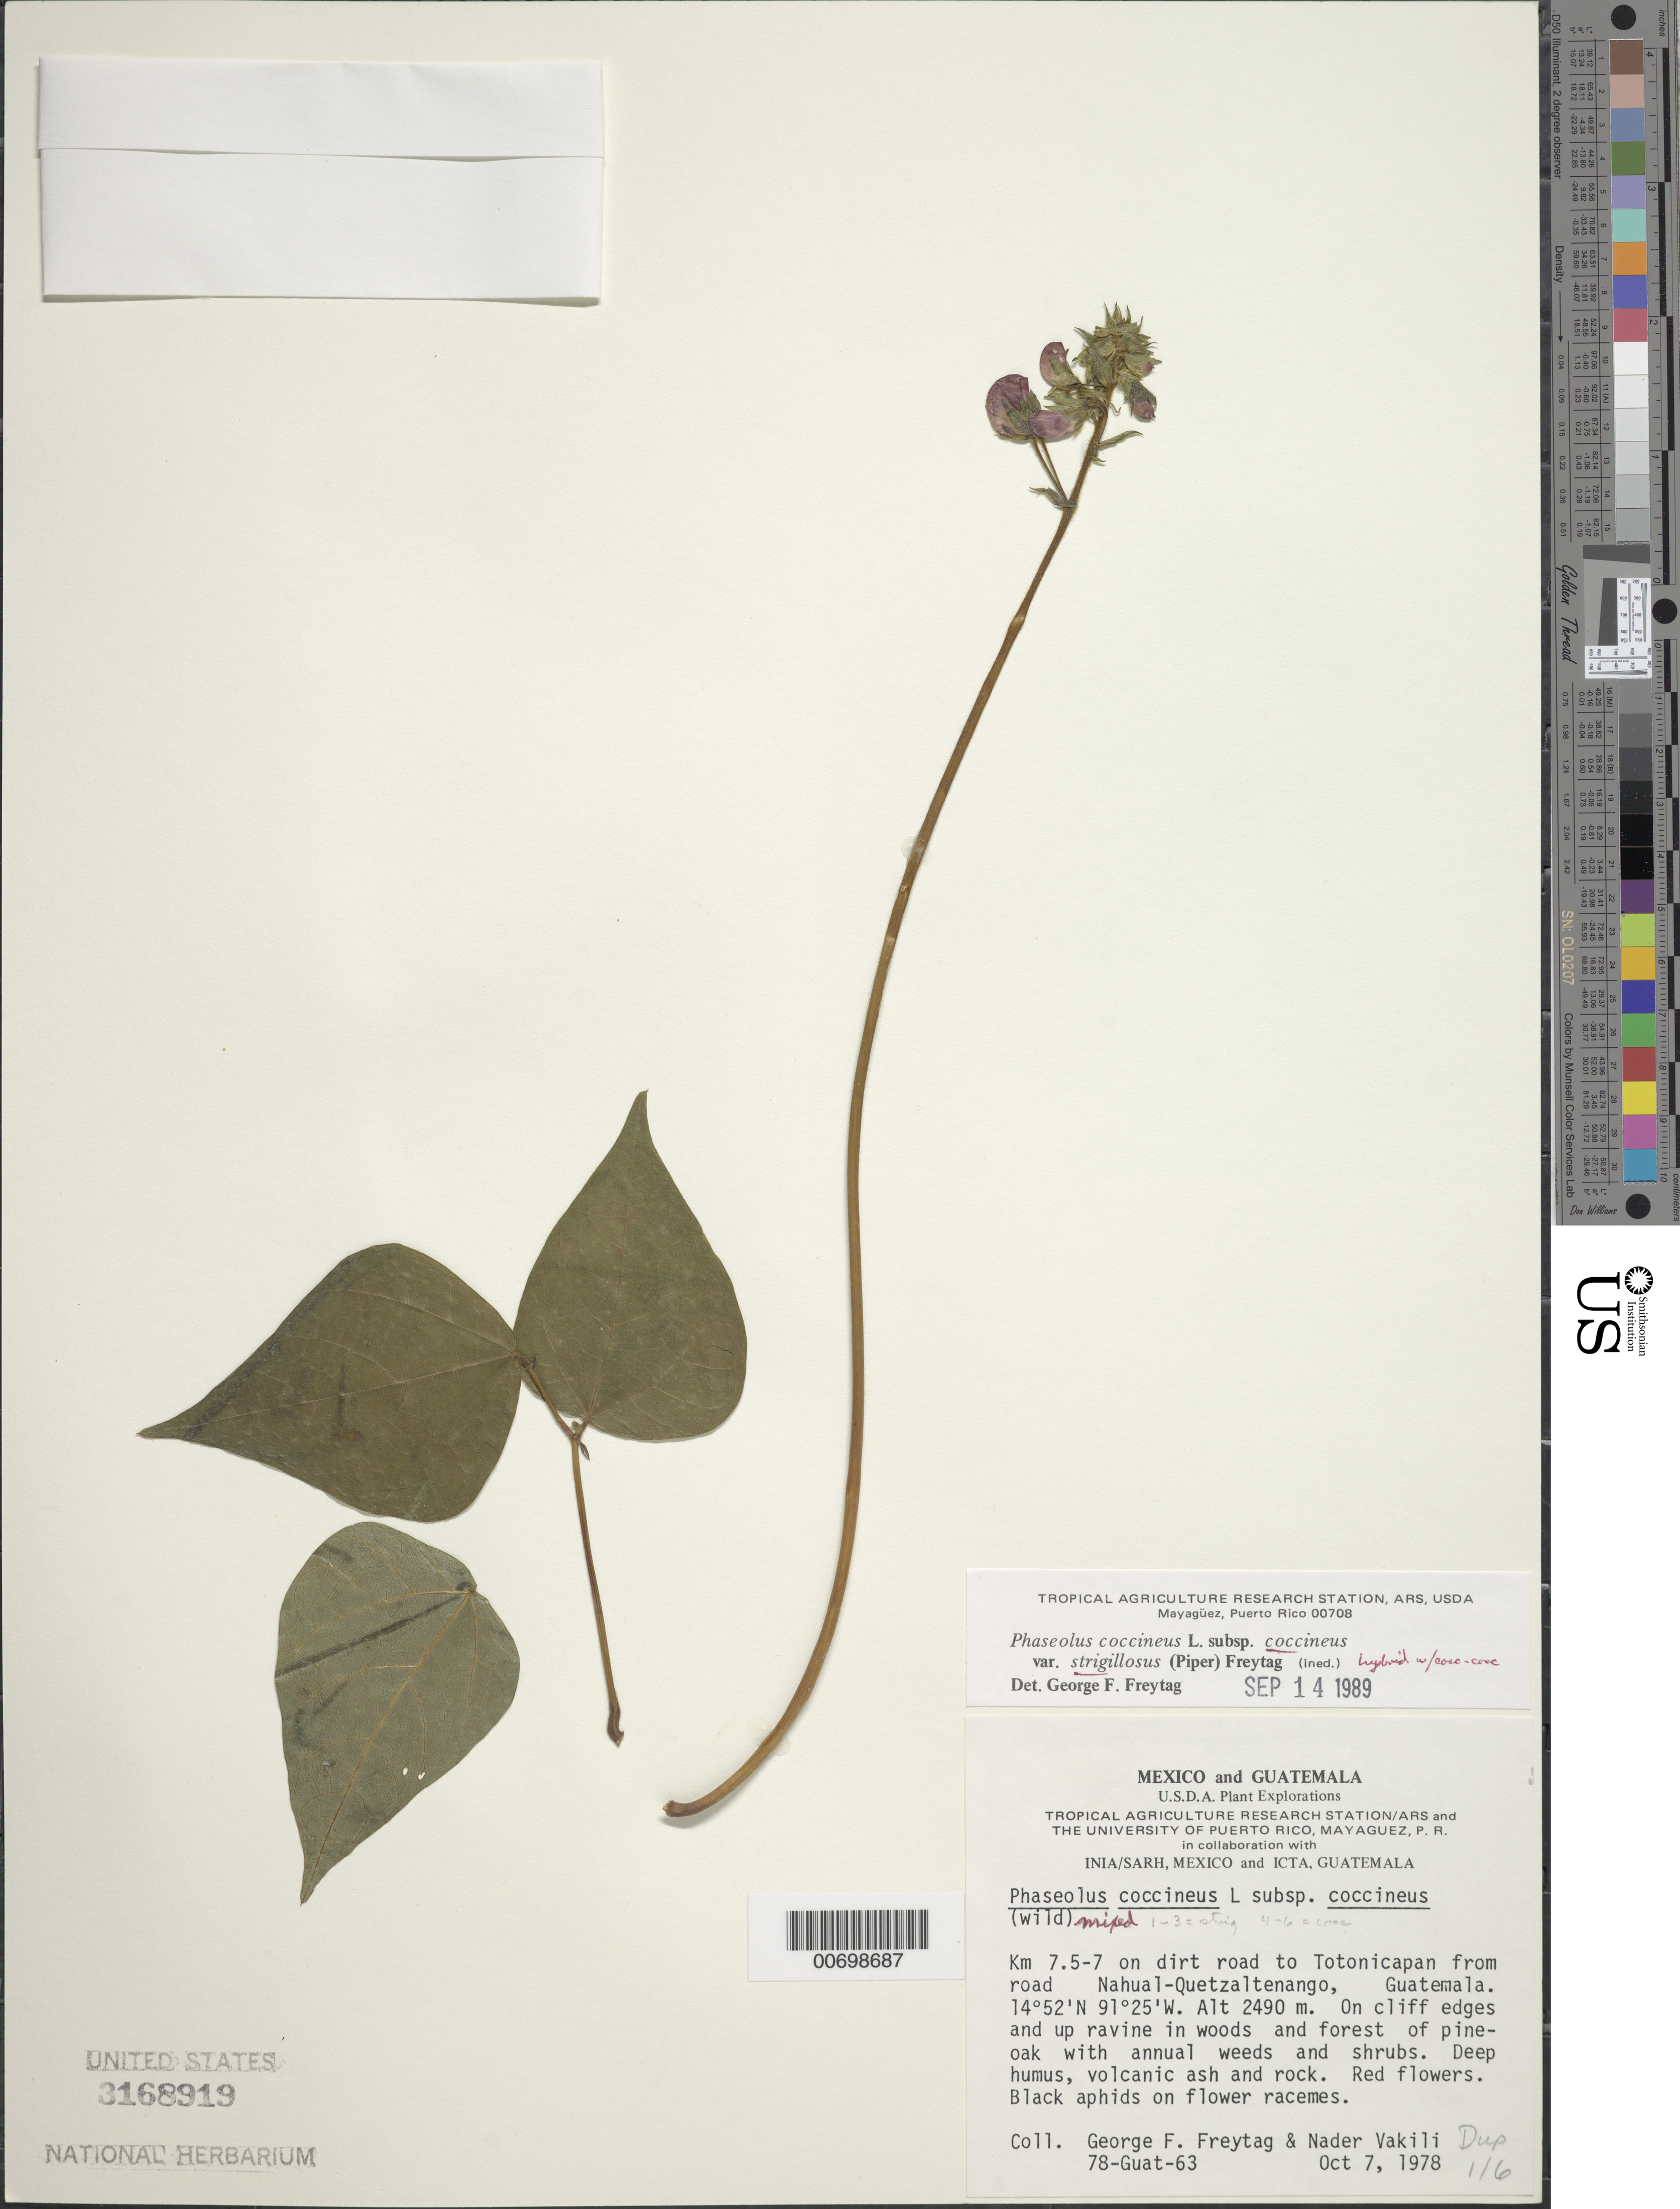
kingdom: Plantae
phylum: Tracheophyta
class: Magnoliopsida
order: Fabales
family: Fabaceae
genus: Phaseolus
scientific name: Phaseolus coccineus var. strigillosus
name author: (Piper) Freytag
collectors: G. F. Freytag & N. Vakili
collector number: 78-Guat-63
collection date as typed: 10 Jul 1978 or 07 Oct 1978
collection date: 1978-07-10 or 1978-10-07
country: Guatemala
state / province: Totonicapán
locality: Km 7.5-7 on dirt road to Totonicapan from road Nahuala-Quezaltenango.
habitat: On cliff edges and up ravine in woods and forest of pine-oak with annual weeds and shrubs. Deep humus, volcanic ash and rock.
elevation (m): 2490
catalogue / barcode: US 3168919